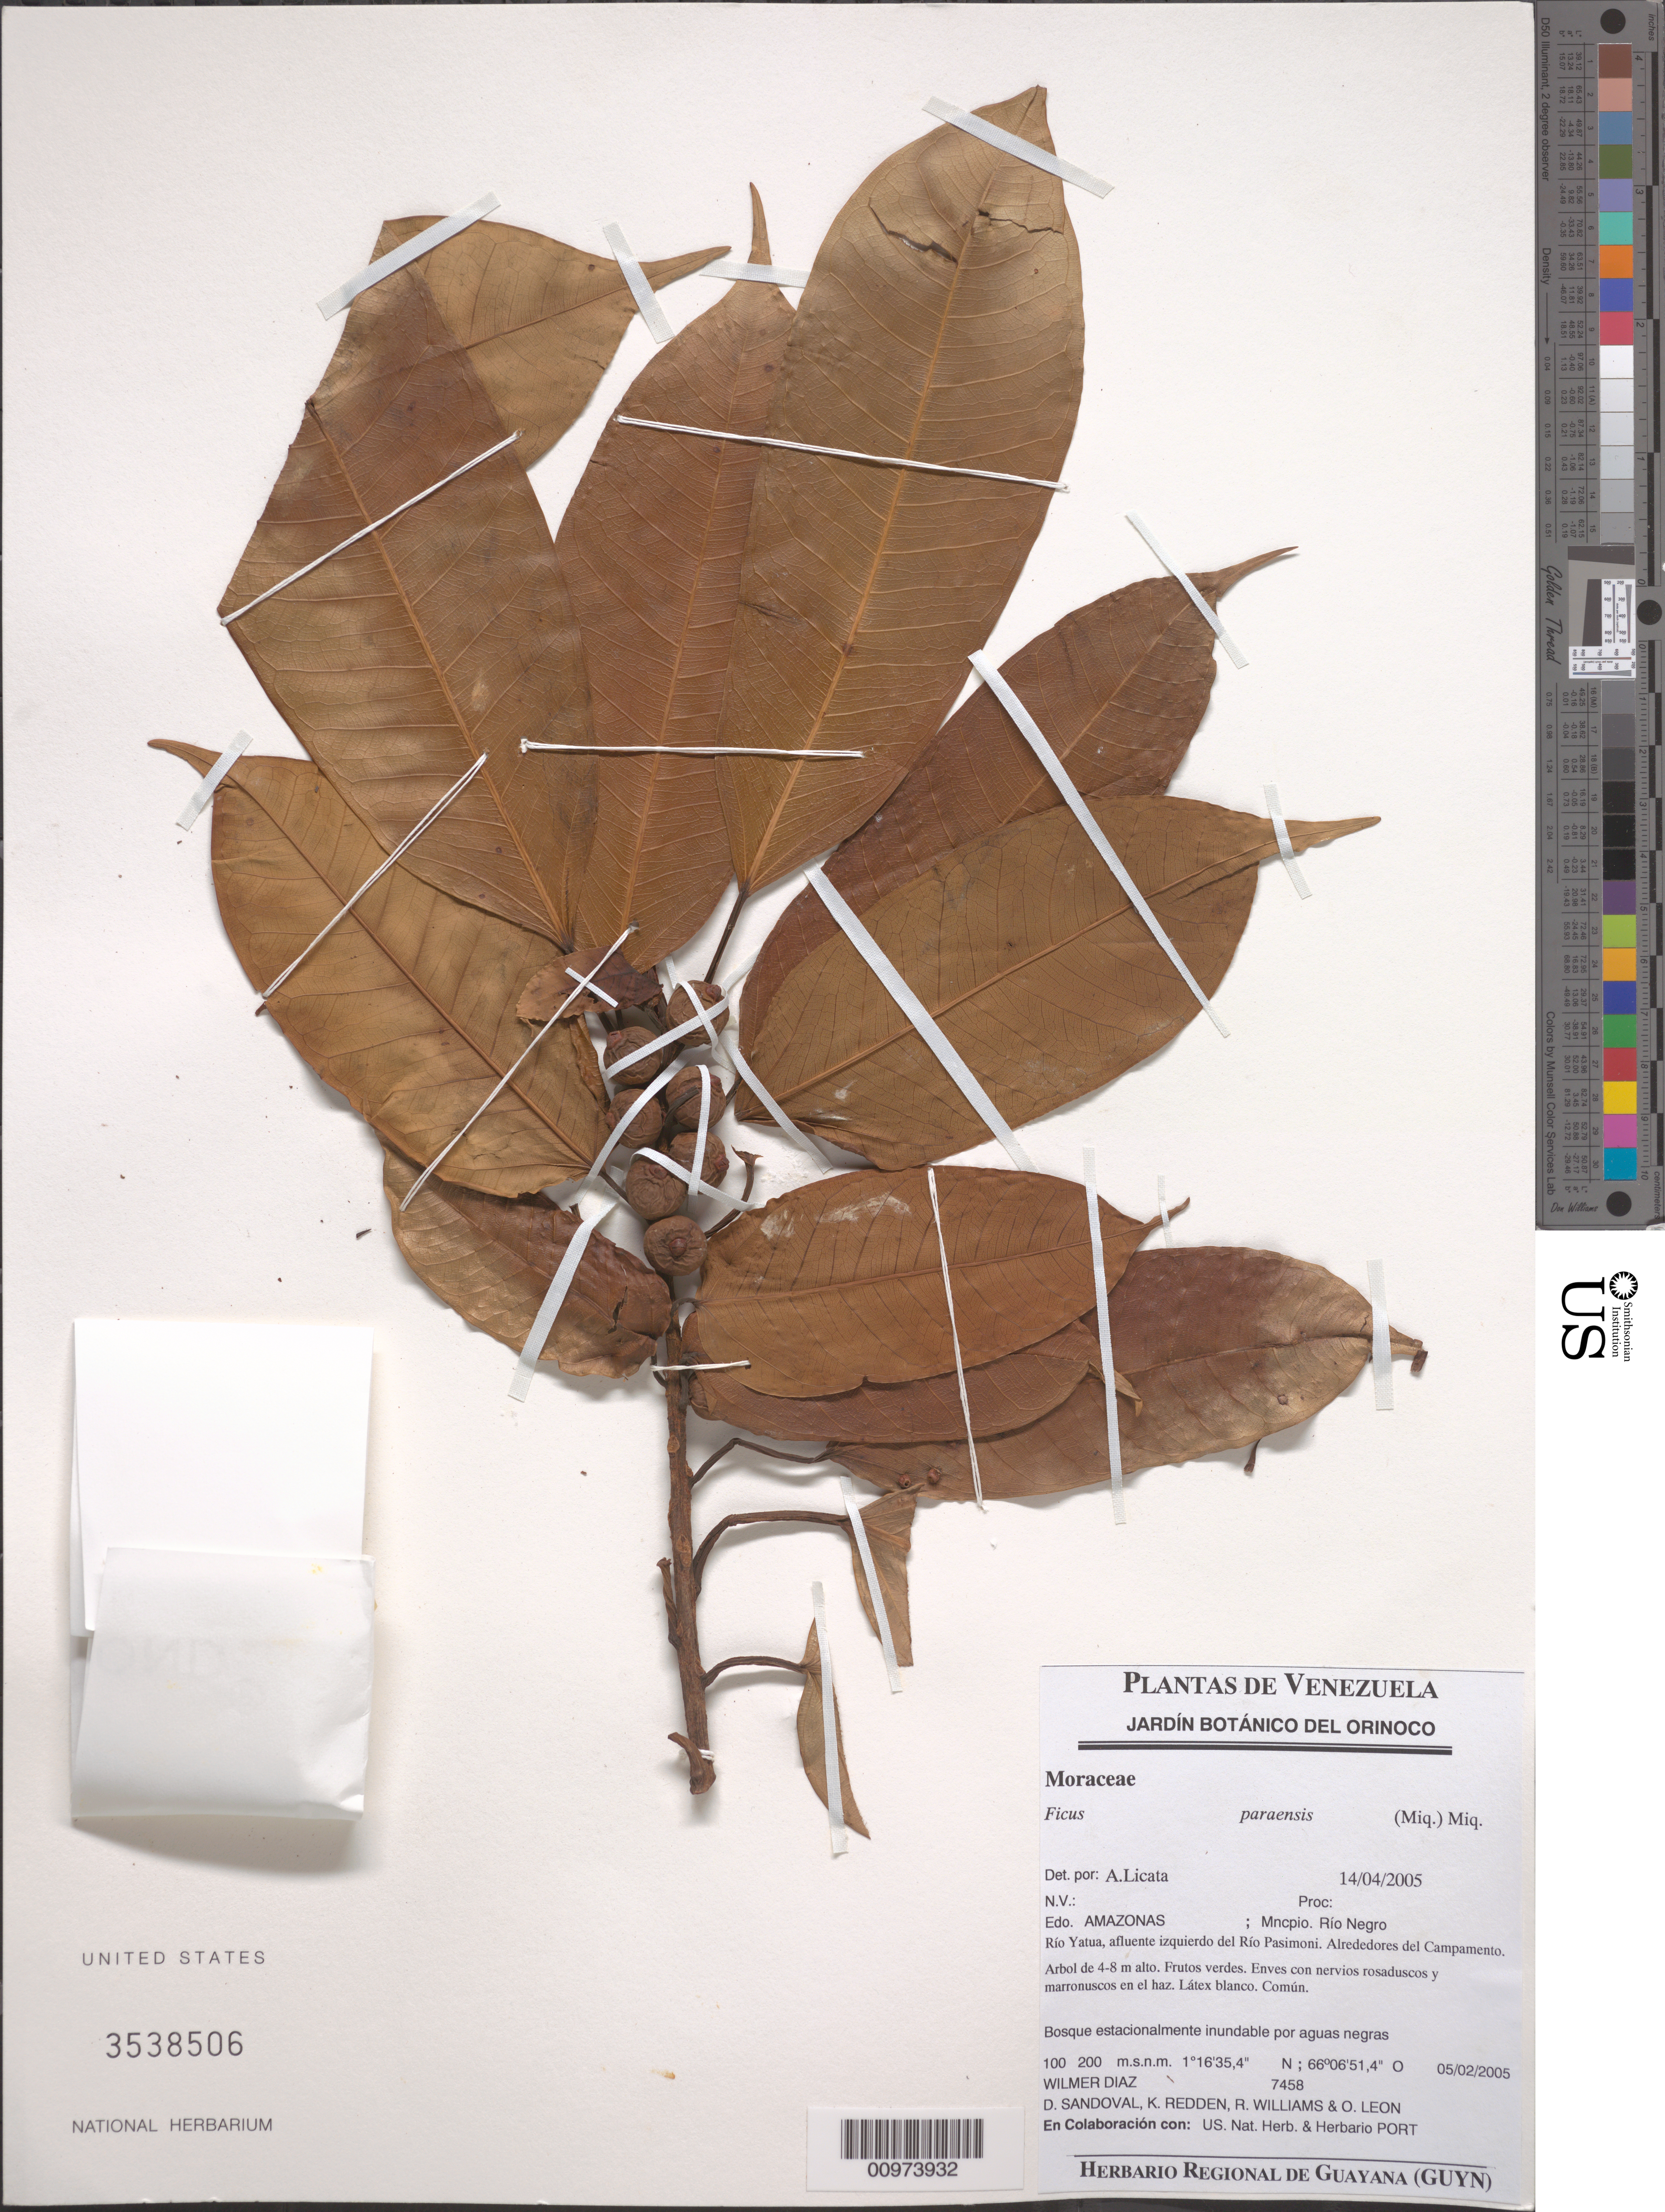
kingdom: Plantae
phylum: Tracheophyta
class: Magnoliopsida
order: Rosales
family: Moraceae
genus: Ficus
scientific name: Ficus paraensis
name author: (Miq.) Miq.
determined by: Licata, A., (PORT), Univ. Nac. Exp. de los Llanos Ezequiel Zamora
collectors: W. Díaz P., D. Sandoval, K. M. Redden, R. Williams & O. León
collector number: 7458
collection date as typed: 5-Feb-05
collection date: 2005-02-05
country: Venezuela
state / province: Amazonas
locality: Mun. Río Negro, Río Yatua, afluente del Río Pasimoni, alrededores Campamento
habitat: Bosque estacionalmente inundable por aguas negras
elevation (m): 100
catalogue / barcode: US 3538506